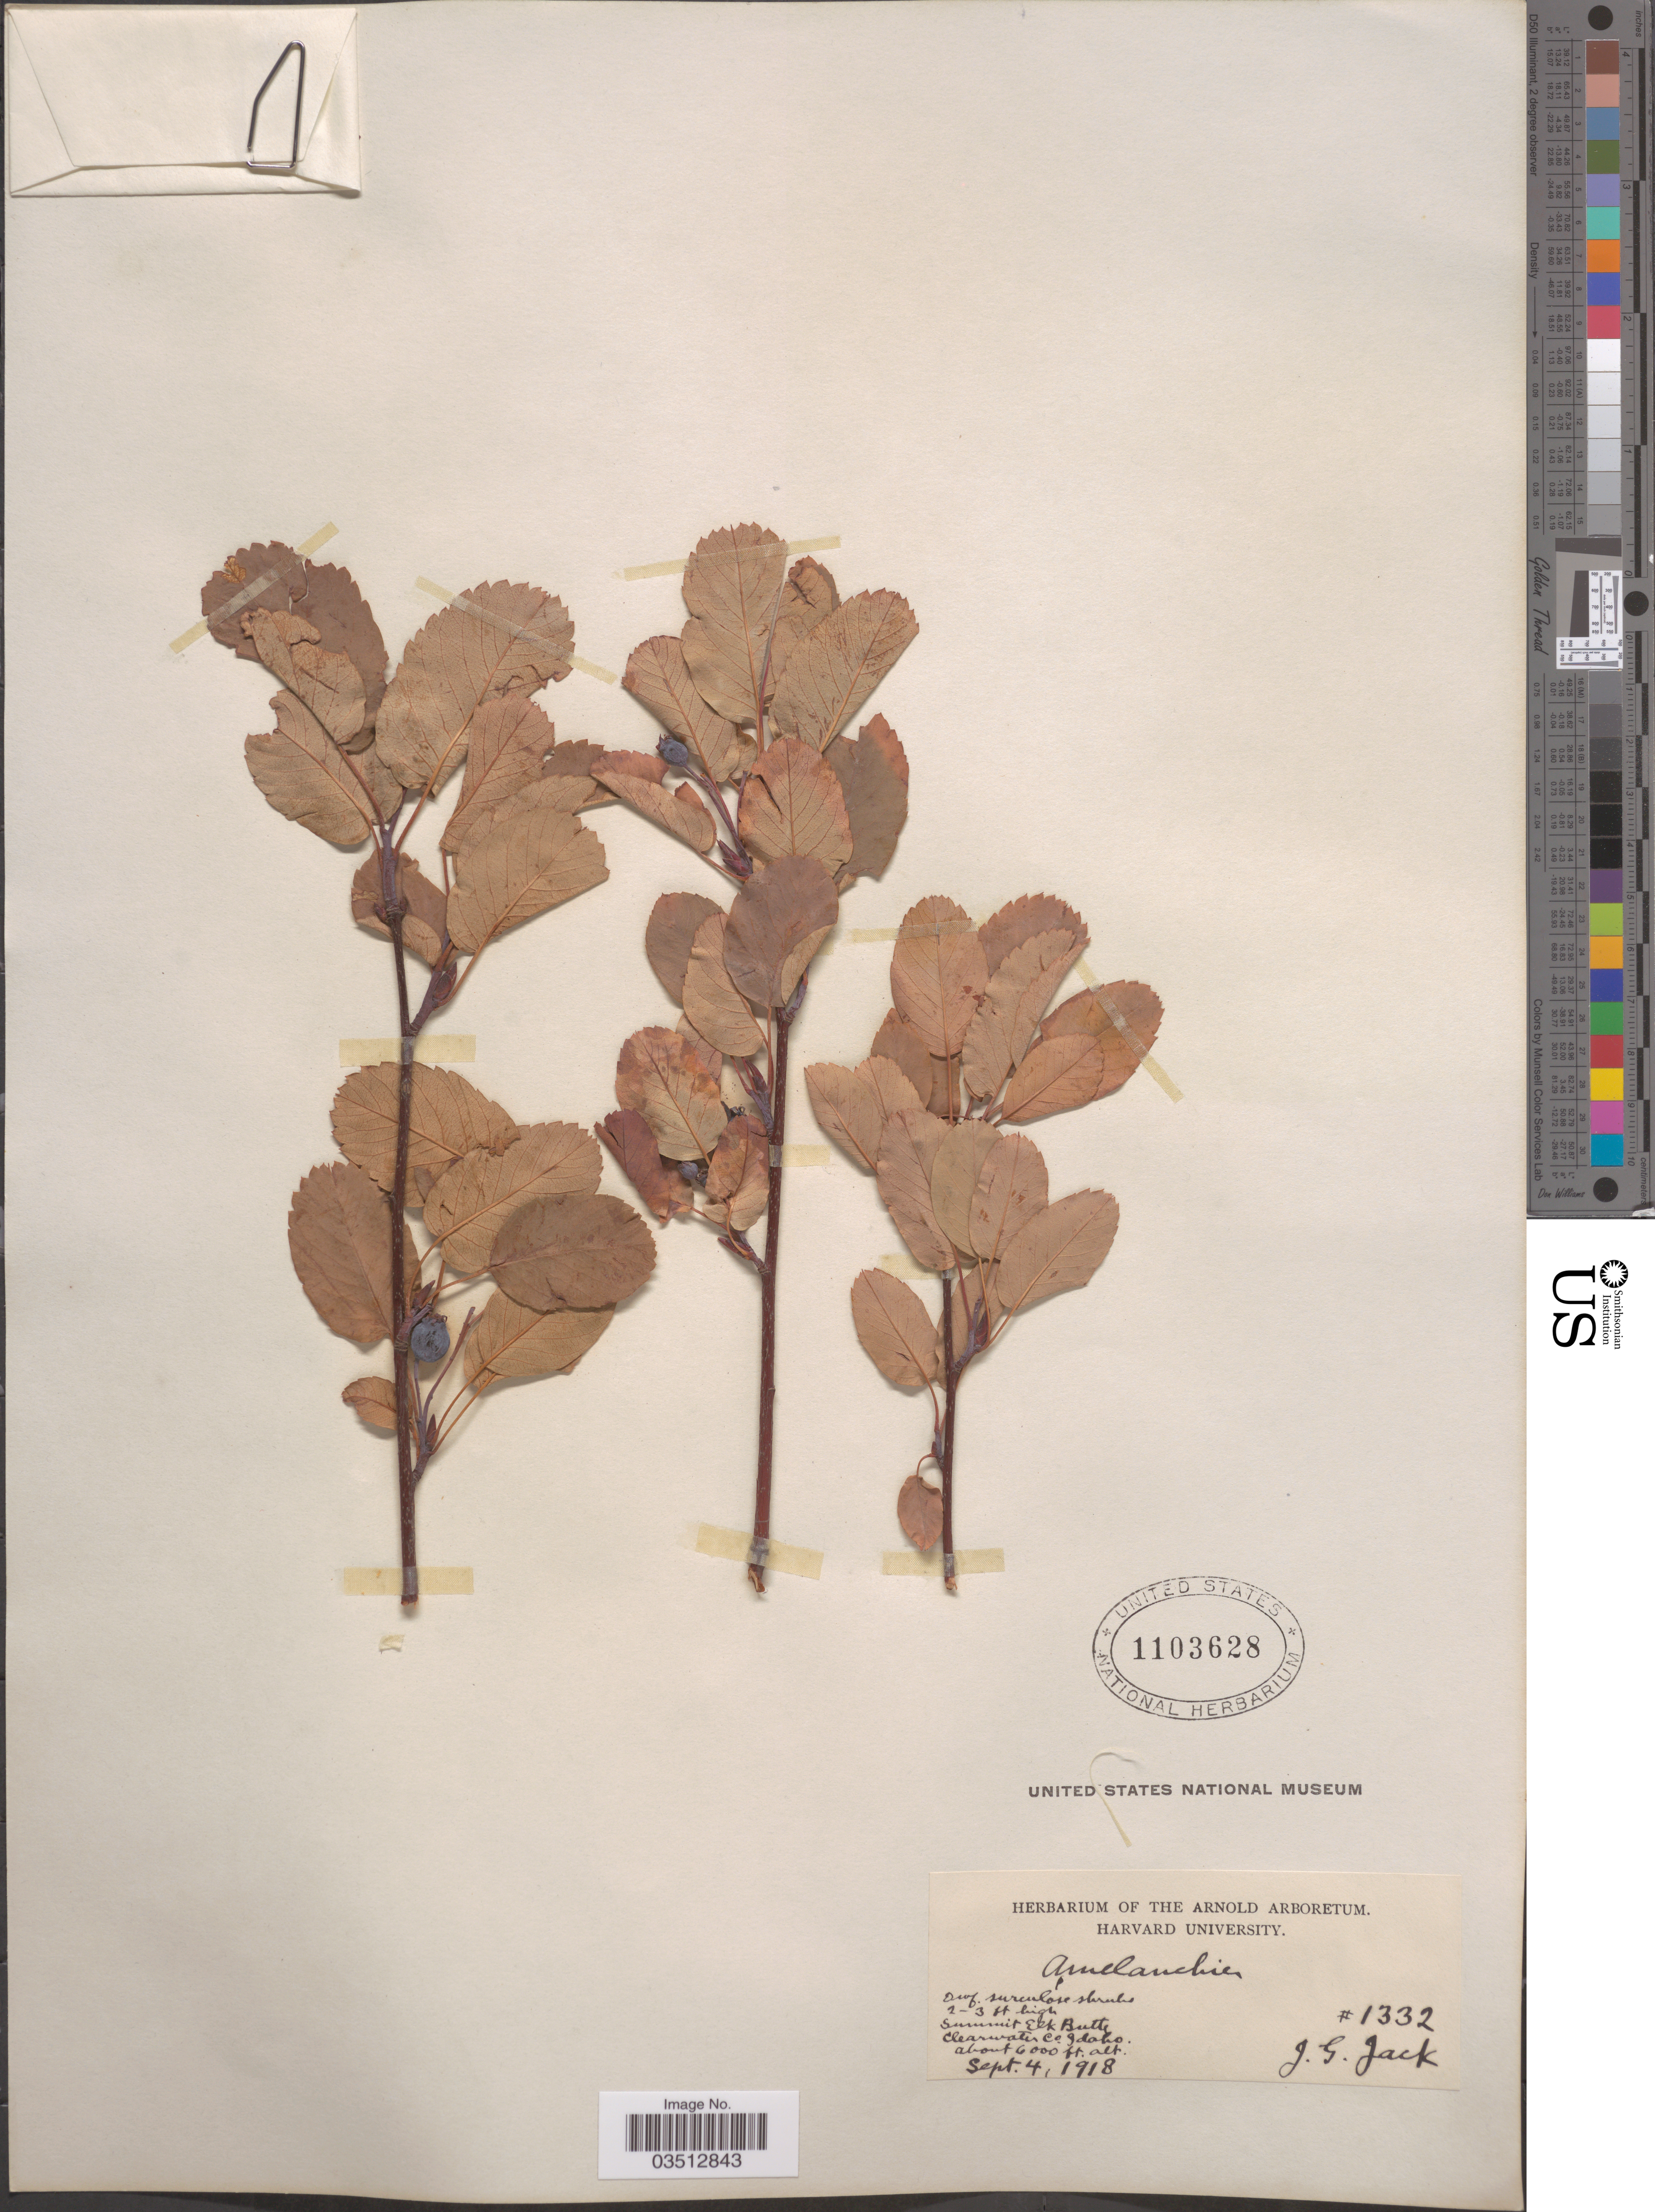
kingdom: Plantae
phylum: Tracheophyta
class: Magnoliopsida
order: Rosales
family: Rosaceae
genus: Amelanchier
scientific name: Amelanchier sp.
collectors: J. G. Jack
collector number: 1332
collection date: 1918-09-04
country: United States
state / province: Idaho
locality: Summit Elk Butte. Clearwater Co.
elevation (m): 1829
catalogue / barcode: US 1103628